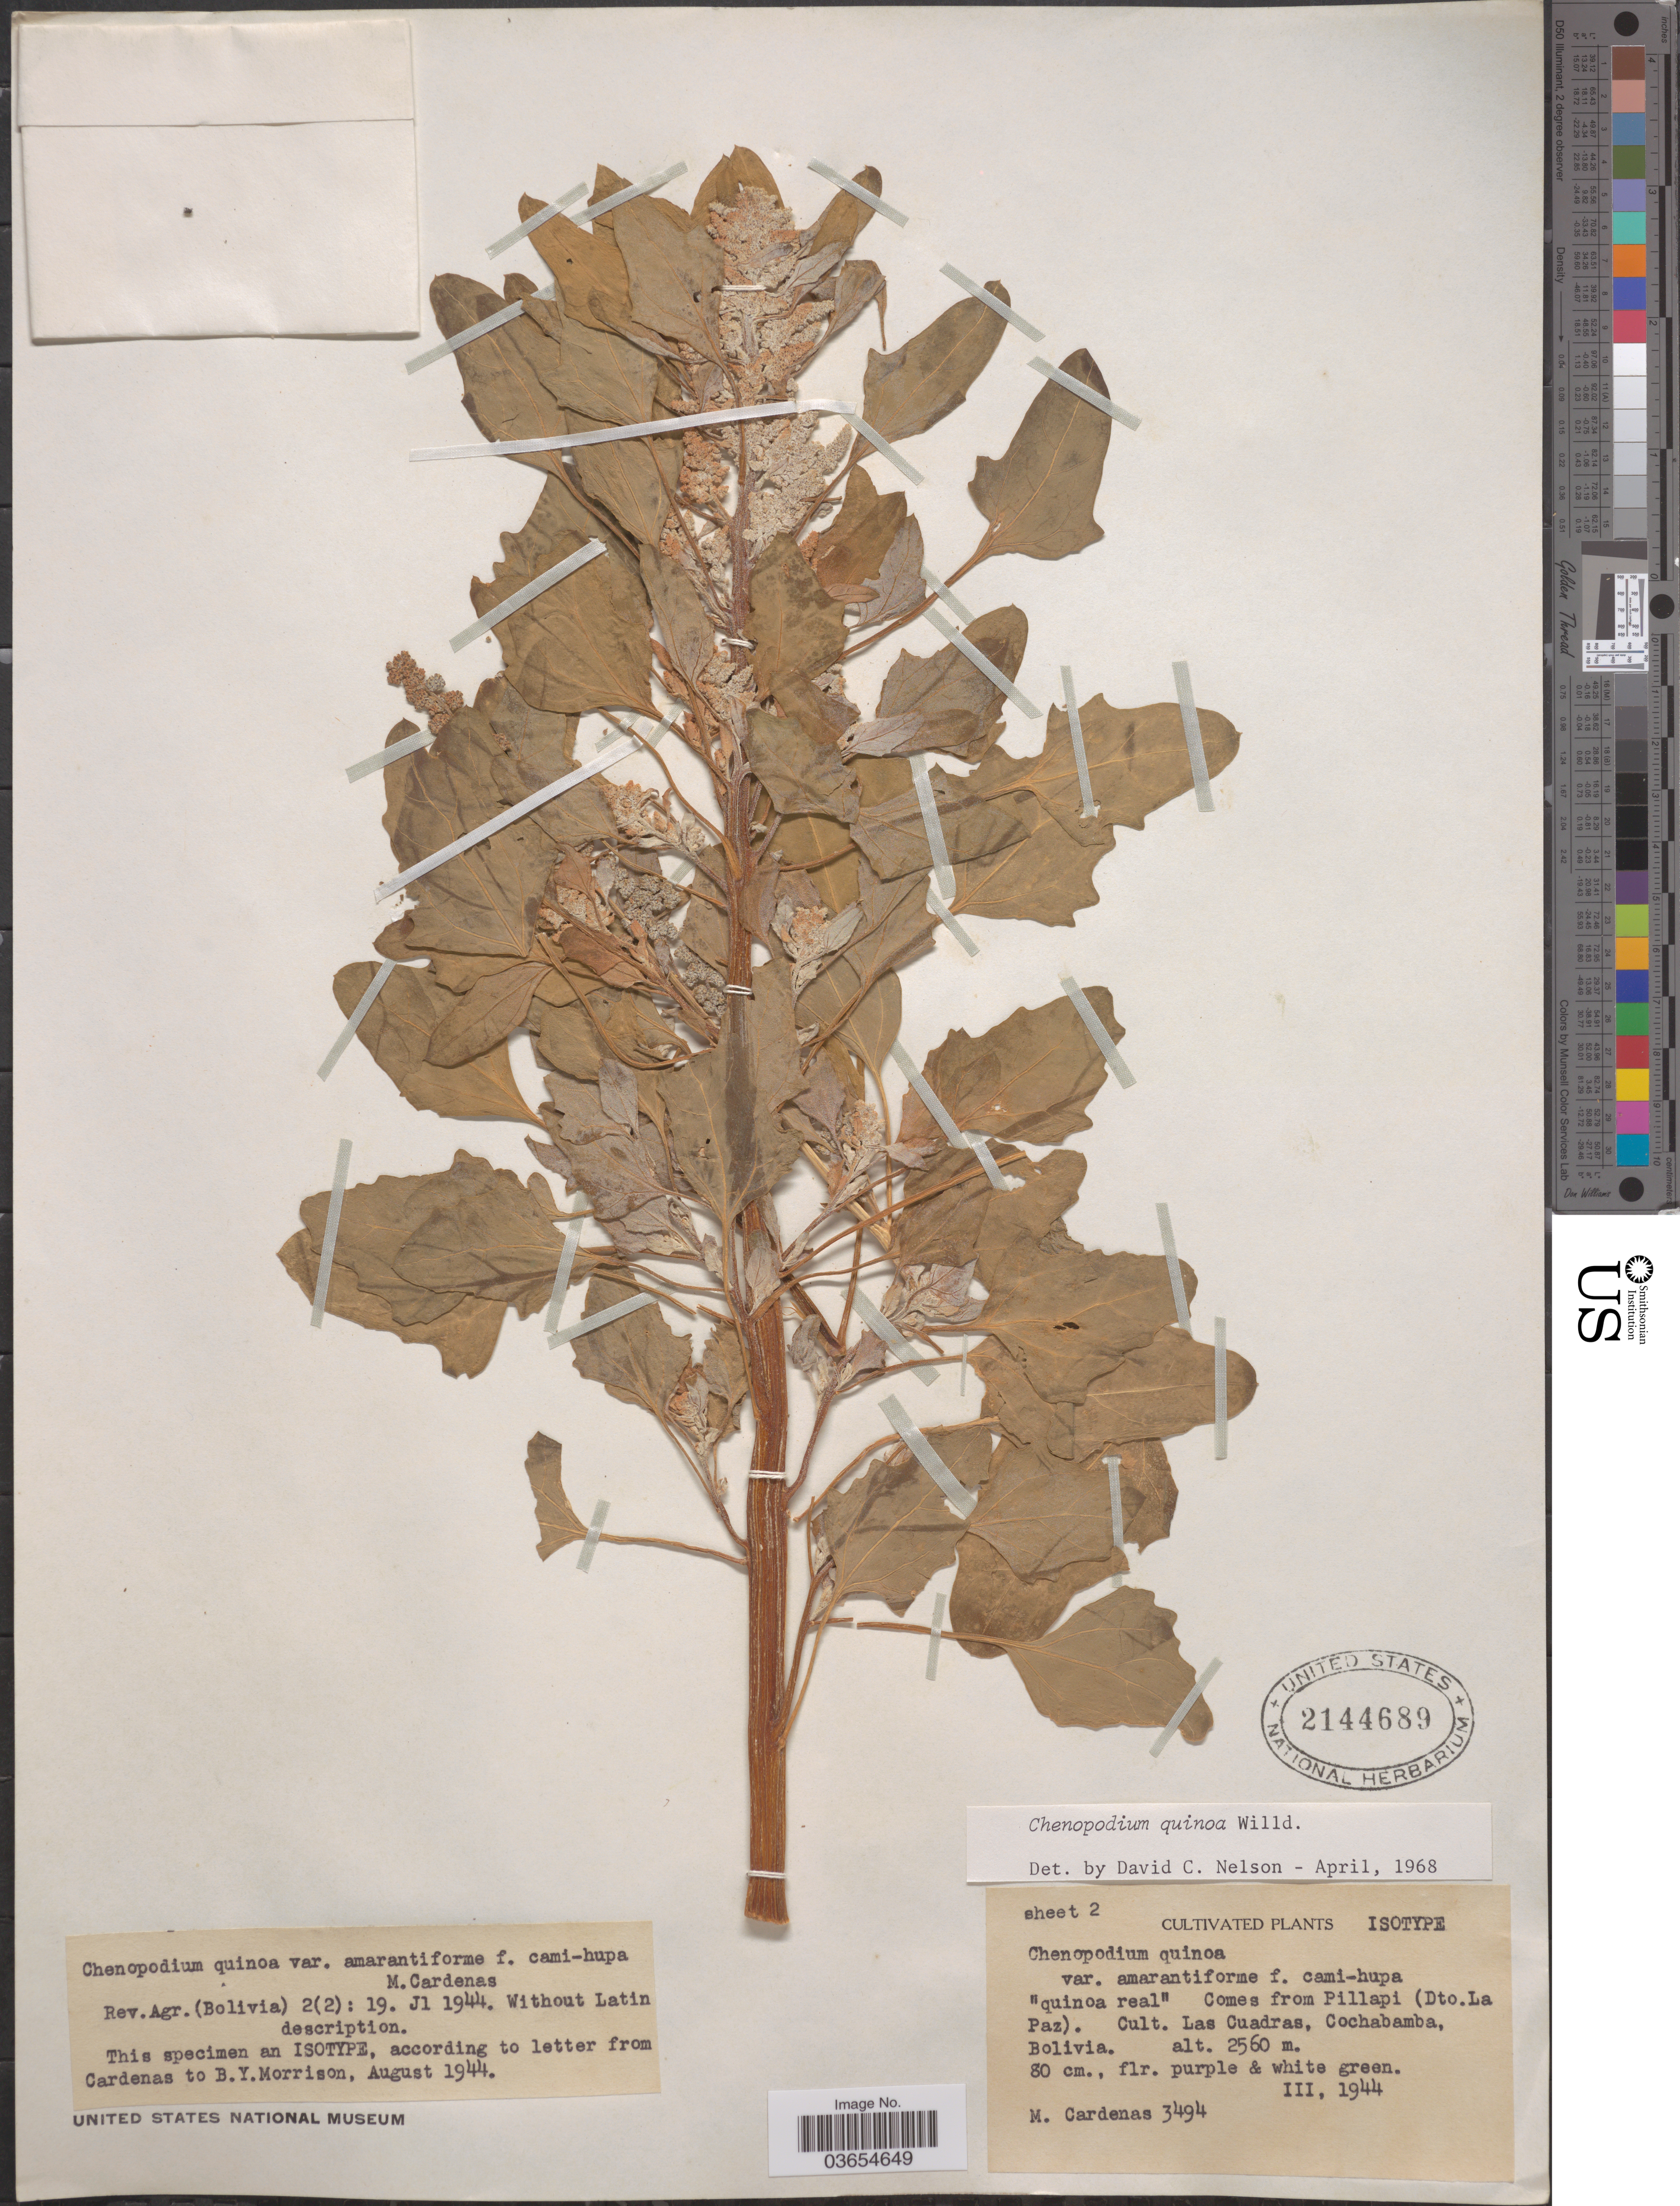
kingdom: Plantae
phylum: Tracheophyta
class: Magnoliopsida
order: Caryophyllales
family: Amaranthaceae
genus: Chenopodium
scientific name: Chenopodium quinoa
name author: Willd.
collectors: M. Cárdenas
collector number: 3494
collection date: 1944-03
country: Bolivia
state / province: Cochabamba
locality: Las Cuadras.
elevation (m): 2560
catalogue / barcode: US 2144689